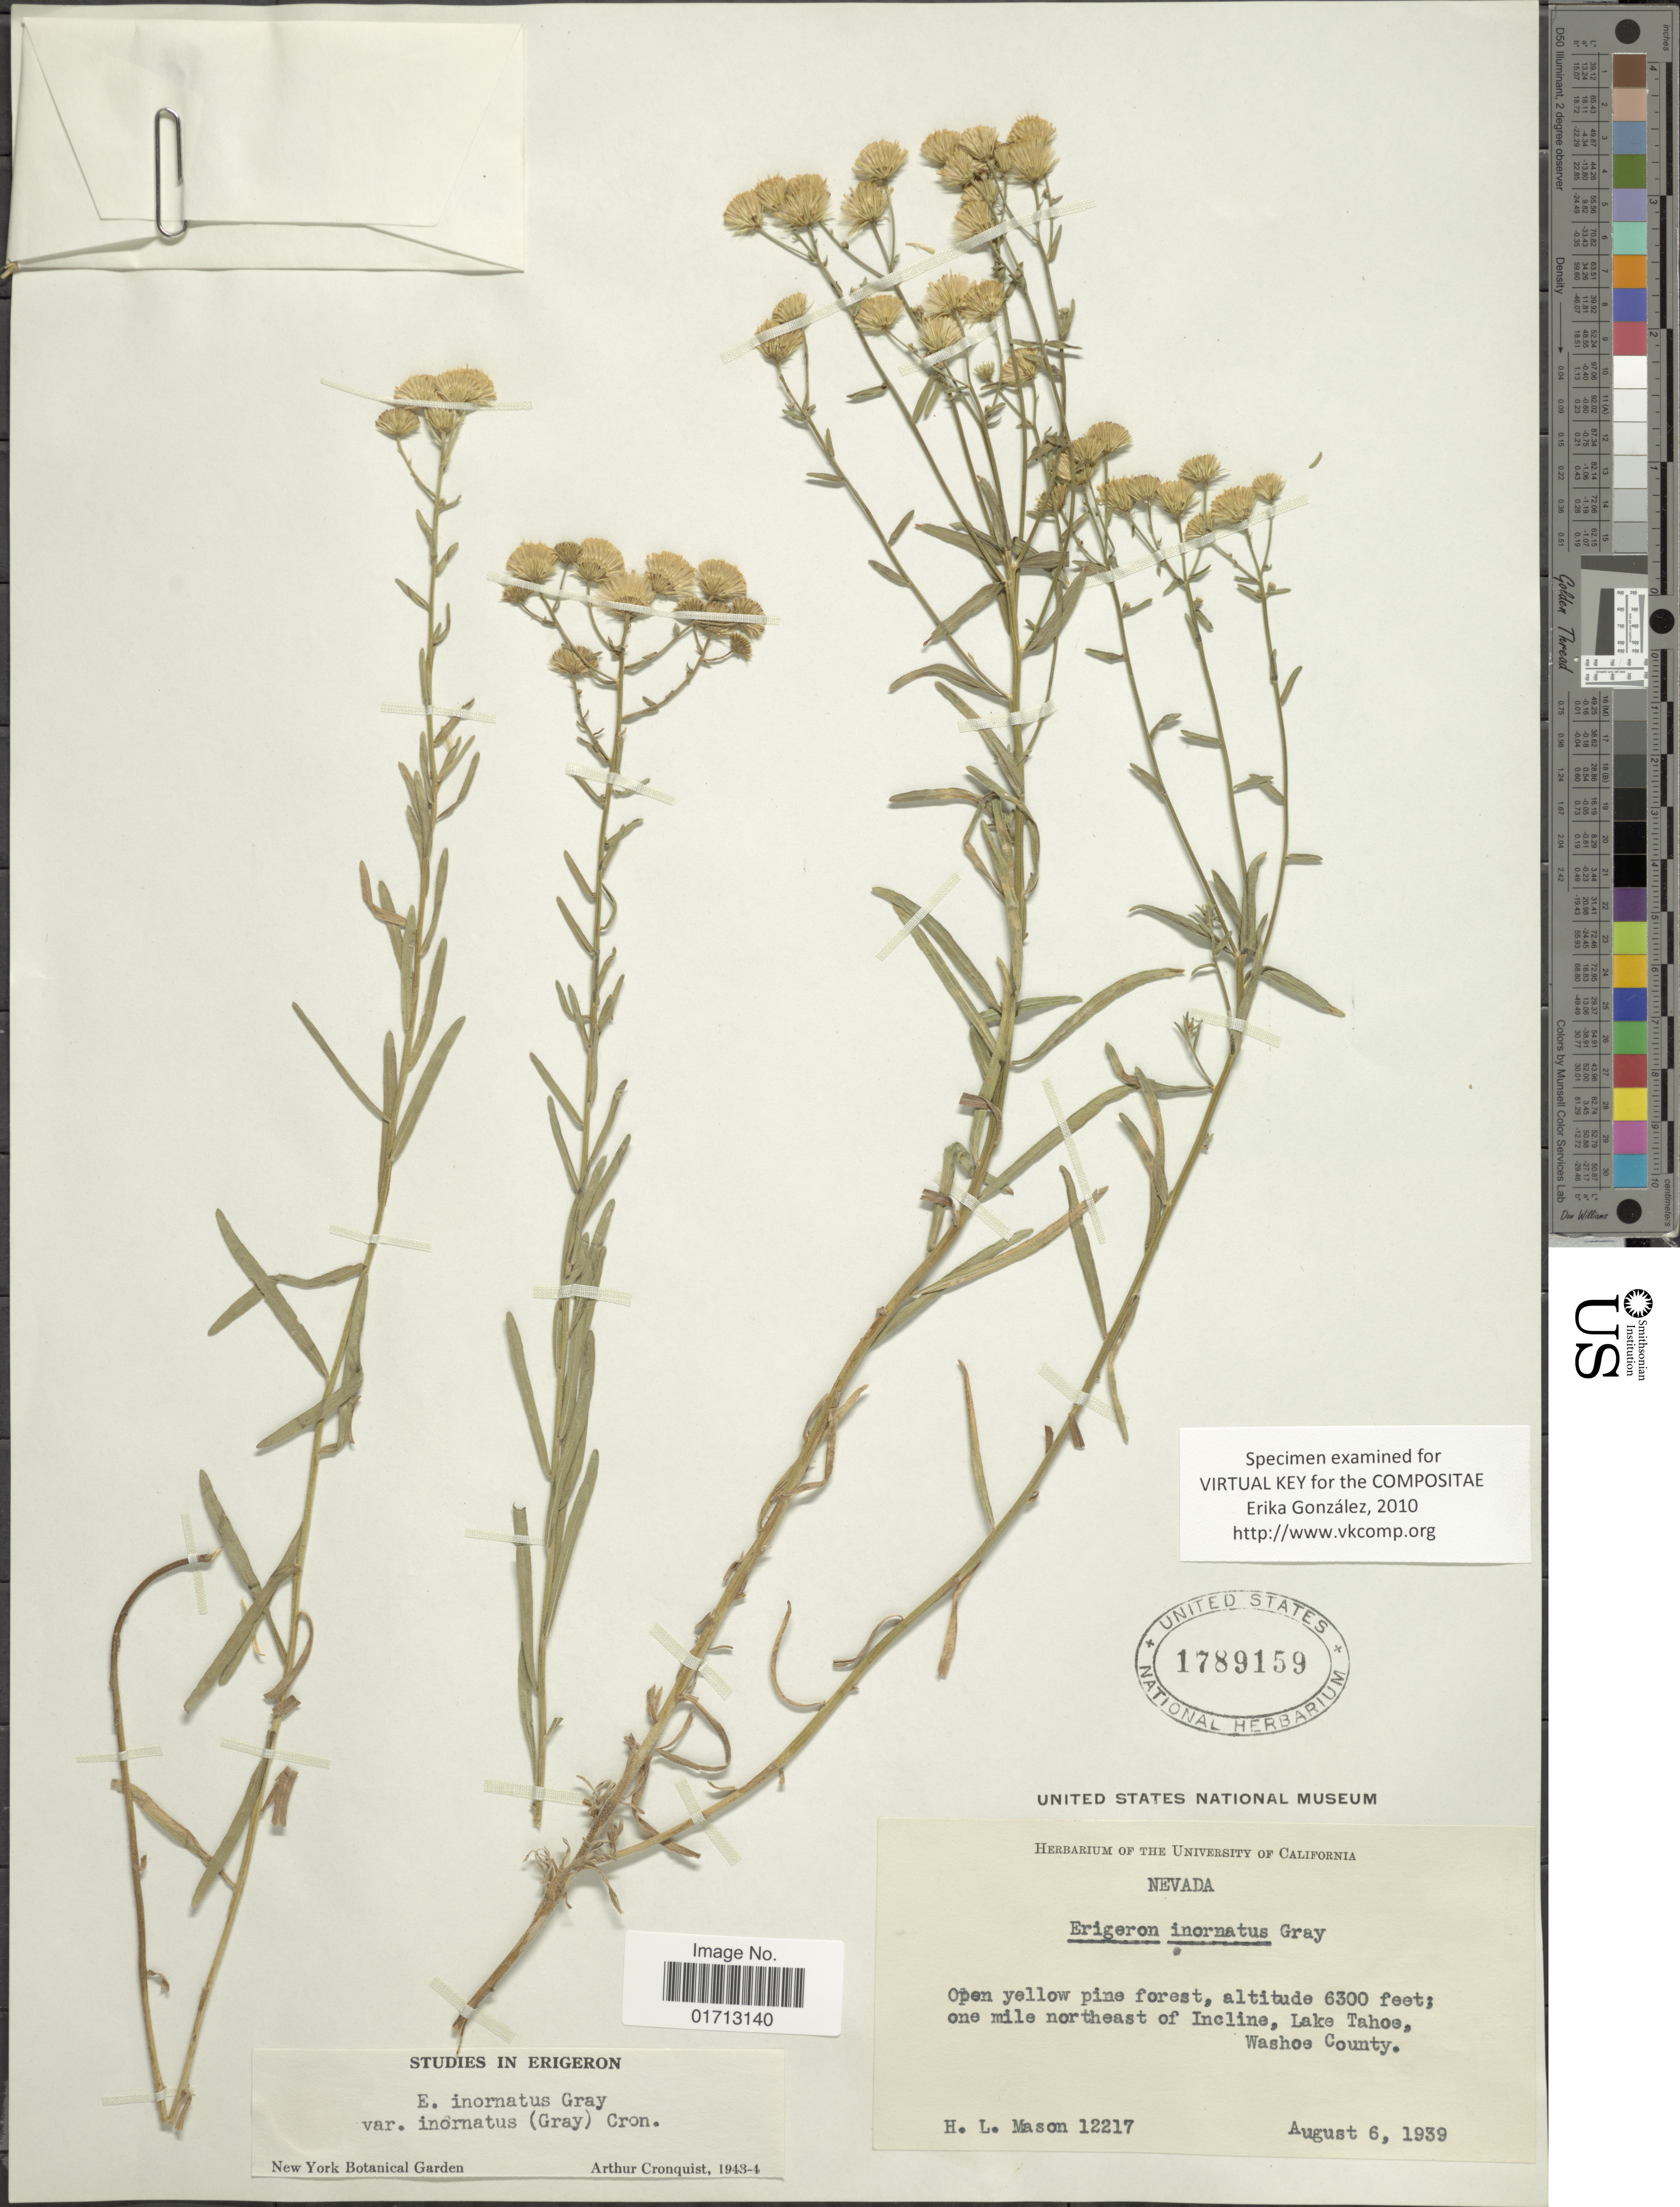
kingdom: Plantae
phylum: Tracheophyta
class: Magnoliopsida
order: Asterales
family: Asteraceae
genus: Erigeron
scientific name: Erigeron inornatus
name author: (A. Gray) A. Gray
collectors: H. L. Mason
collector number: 12217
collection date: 1939-08-06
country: United States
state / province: Nevada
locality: One mile northeast of Incline, Lake Tahos, Washoe County.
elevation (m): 1920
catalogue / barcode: US 1789159